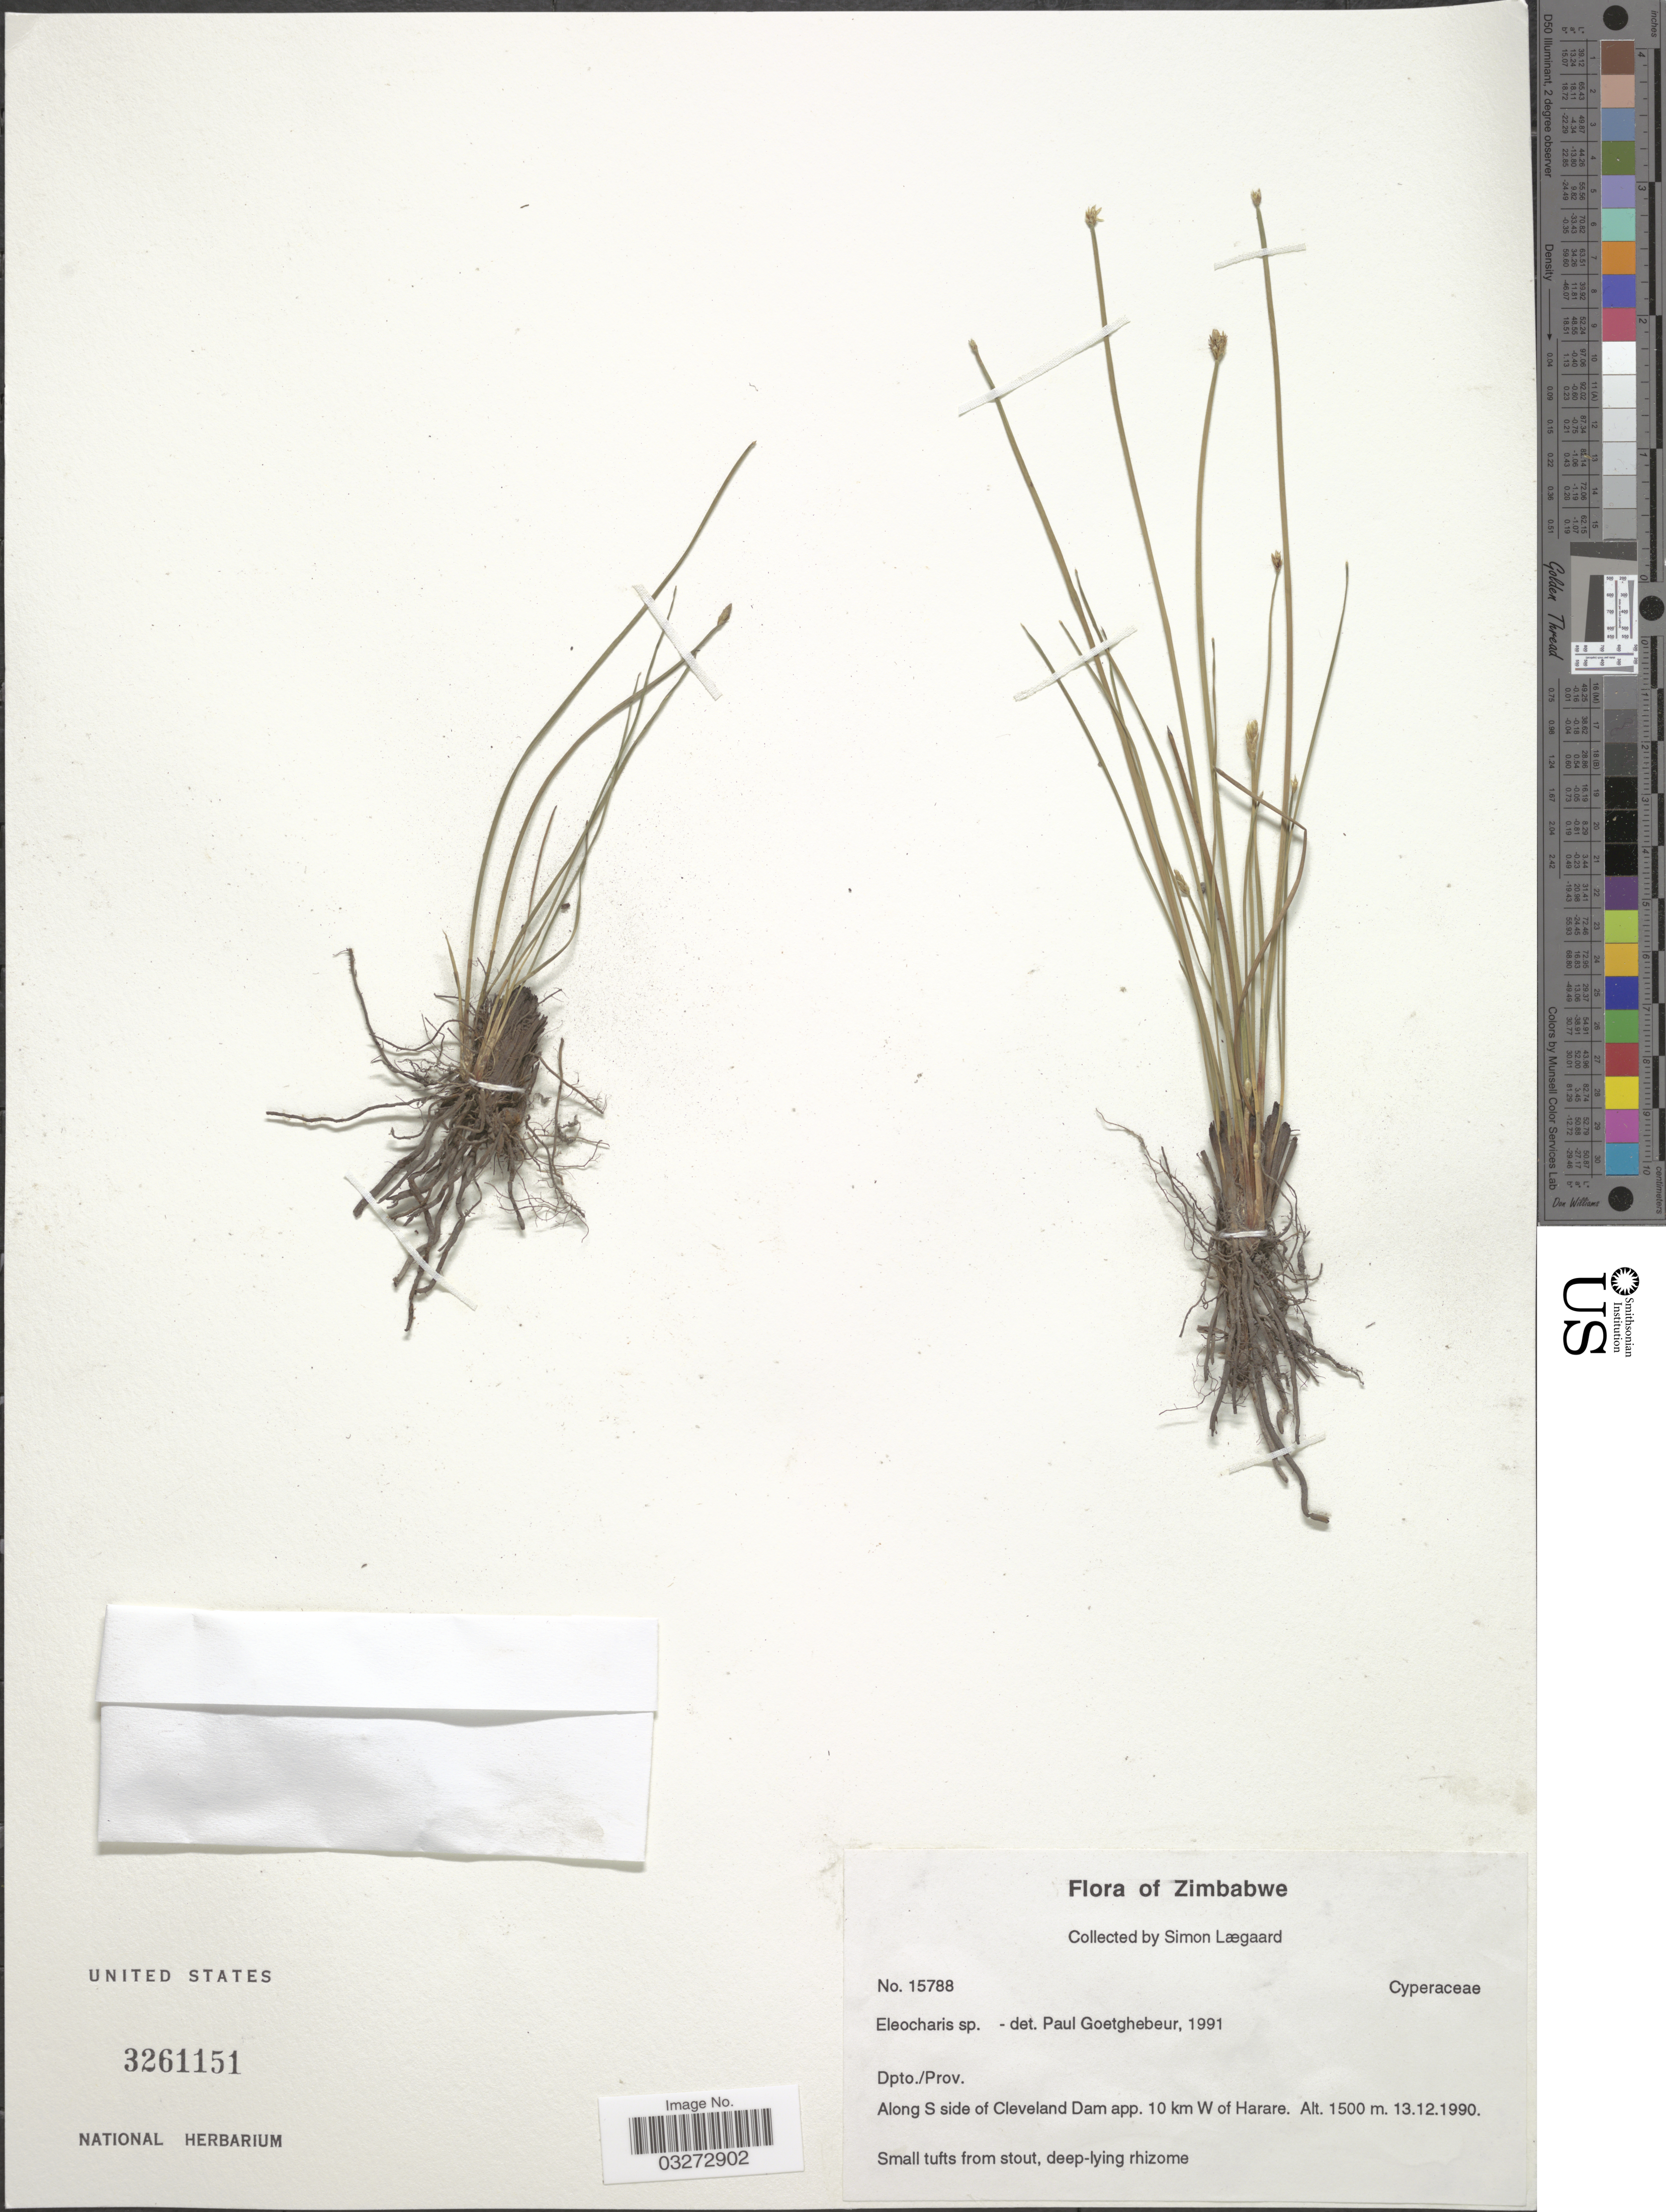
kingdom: Plantae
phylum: Tracheophyta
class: Liliopsida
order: Poales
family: Cyperaceae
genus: Eleocharis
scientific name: Eleocharis sp.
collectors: S. Lægaard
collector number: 15788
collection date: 1990-12-13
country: Zimbabwe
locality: Along S side of Cleveland Dam app. 10 km W of Harare.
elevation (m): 1500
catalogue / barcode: US 3261151